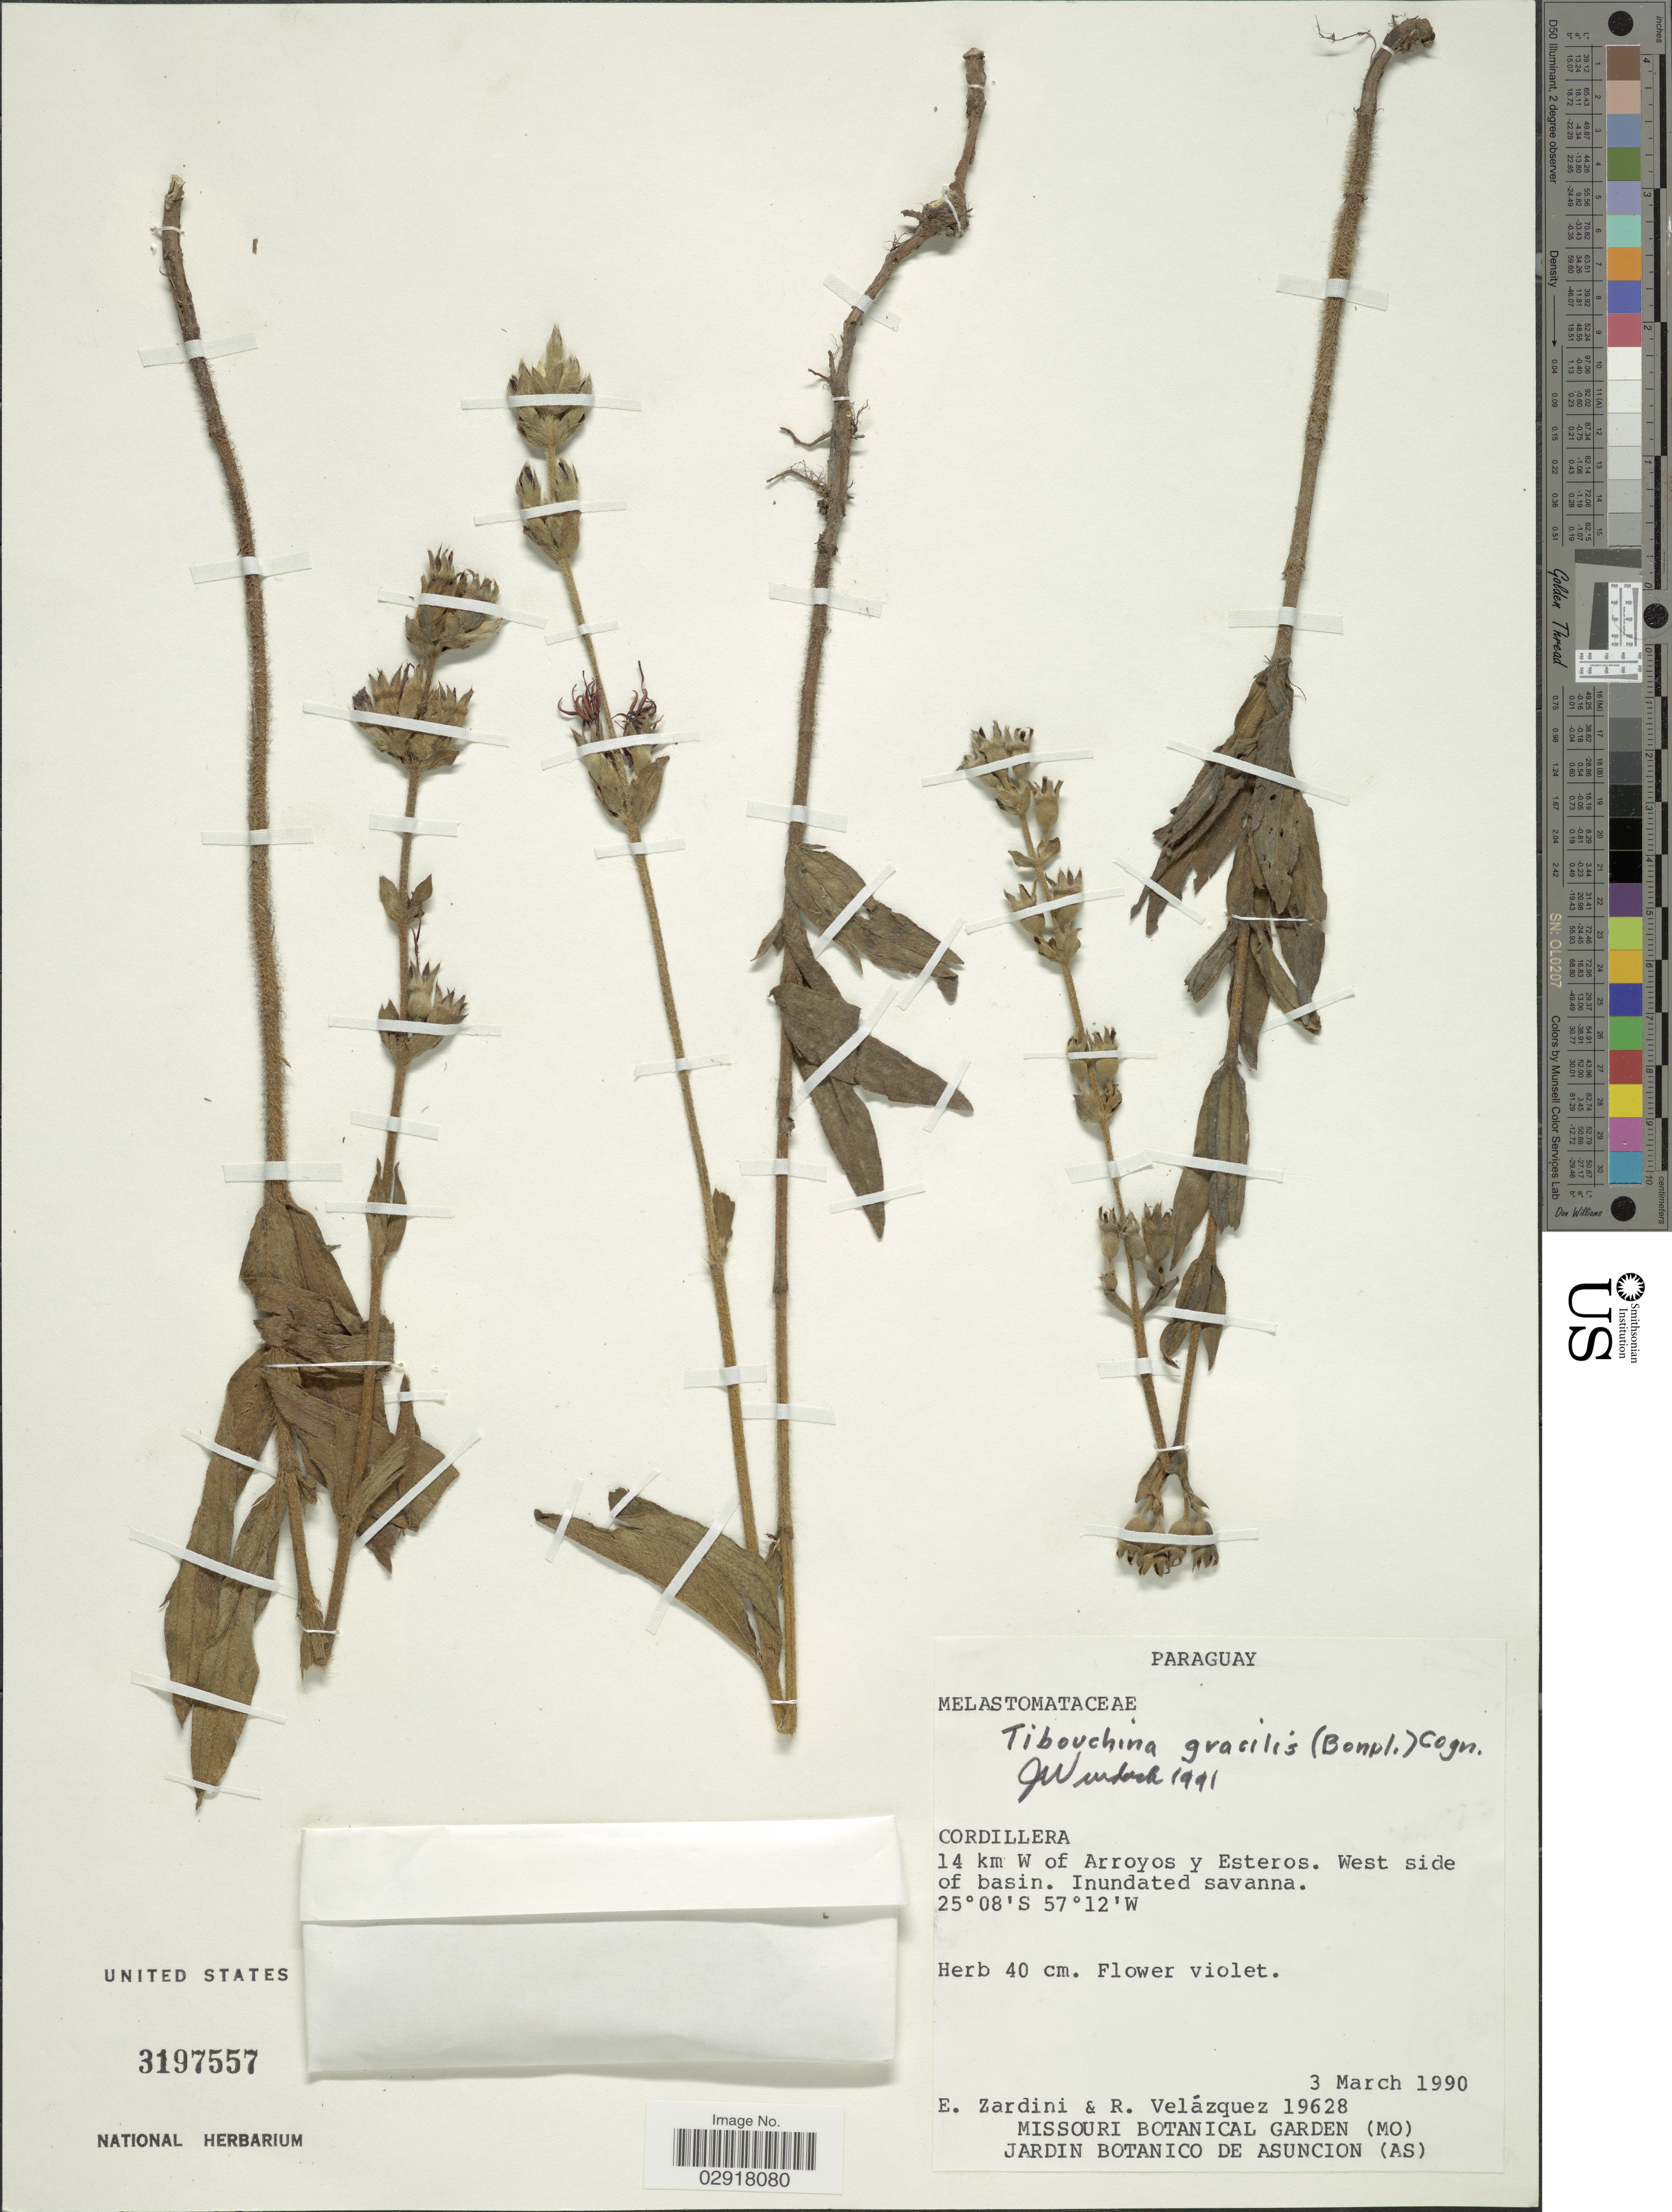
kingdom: Plantae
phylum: Tracheophyta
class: Magnoliopsida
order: Myrtales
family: Melastomataceae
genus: Chaetogastra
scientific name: Chaetogastra gracilis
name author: (Bonpl.) DC.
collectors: E. Zardini & R. Velázquez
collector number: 19628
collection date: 1990-03-03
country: Paraguay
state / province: Cordillera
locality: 14 km W of Arroyos y Esteros. West side of basin.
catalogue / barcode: US 3197557